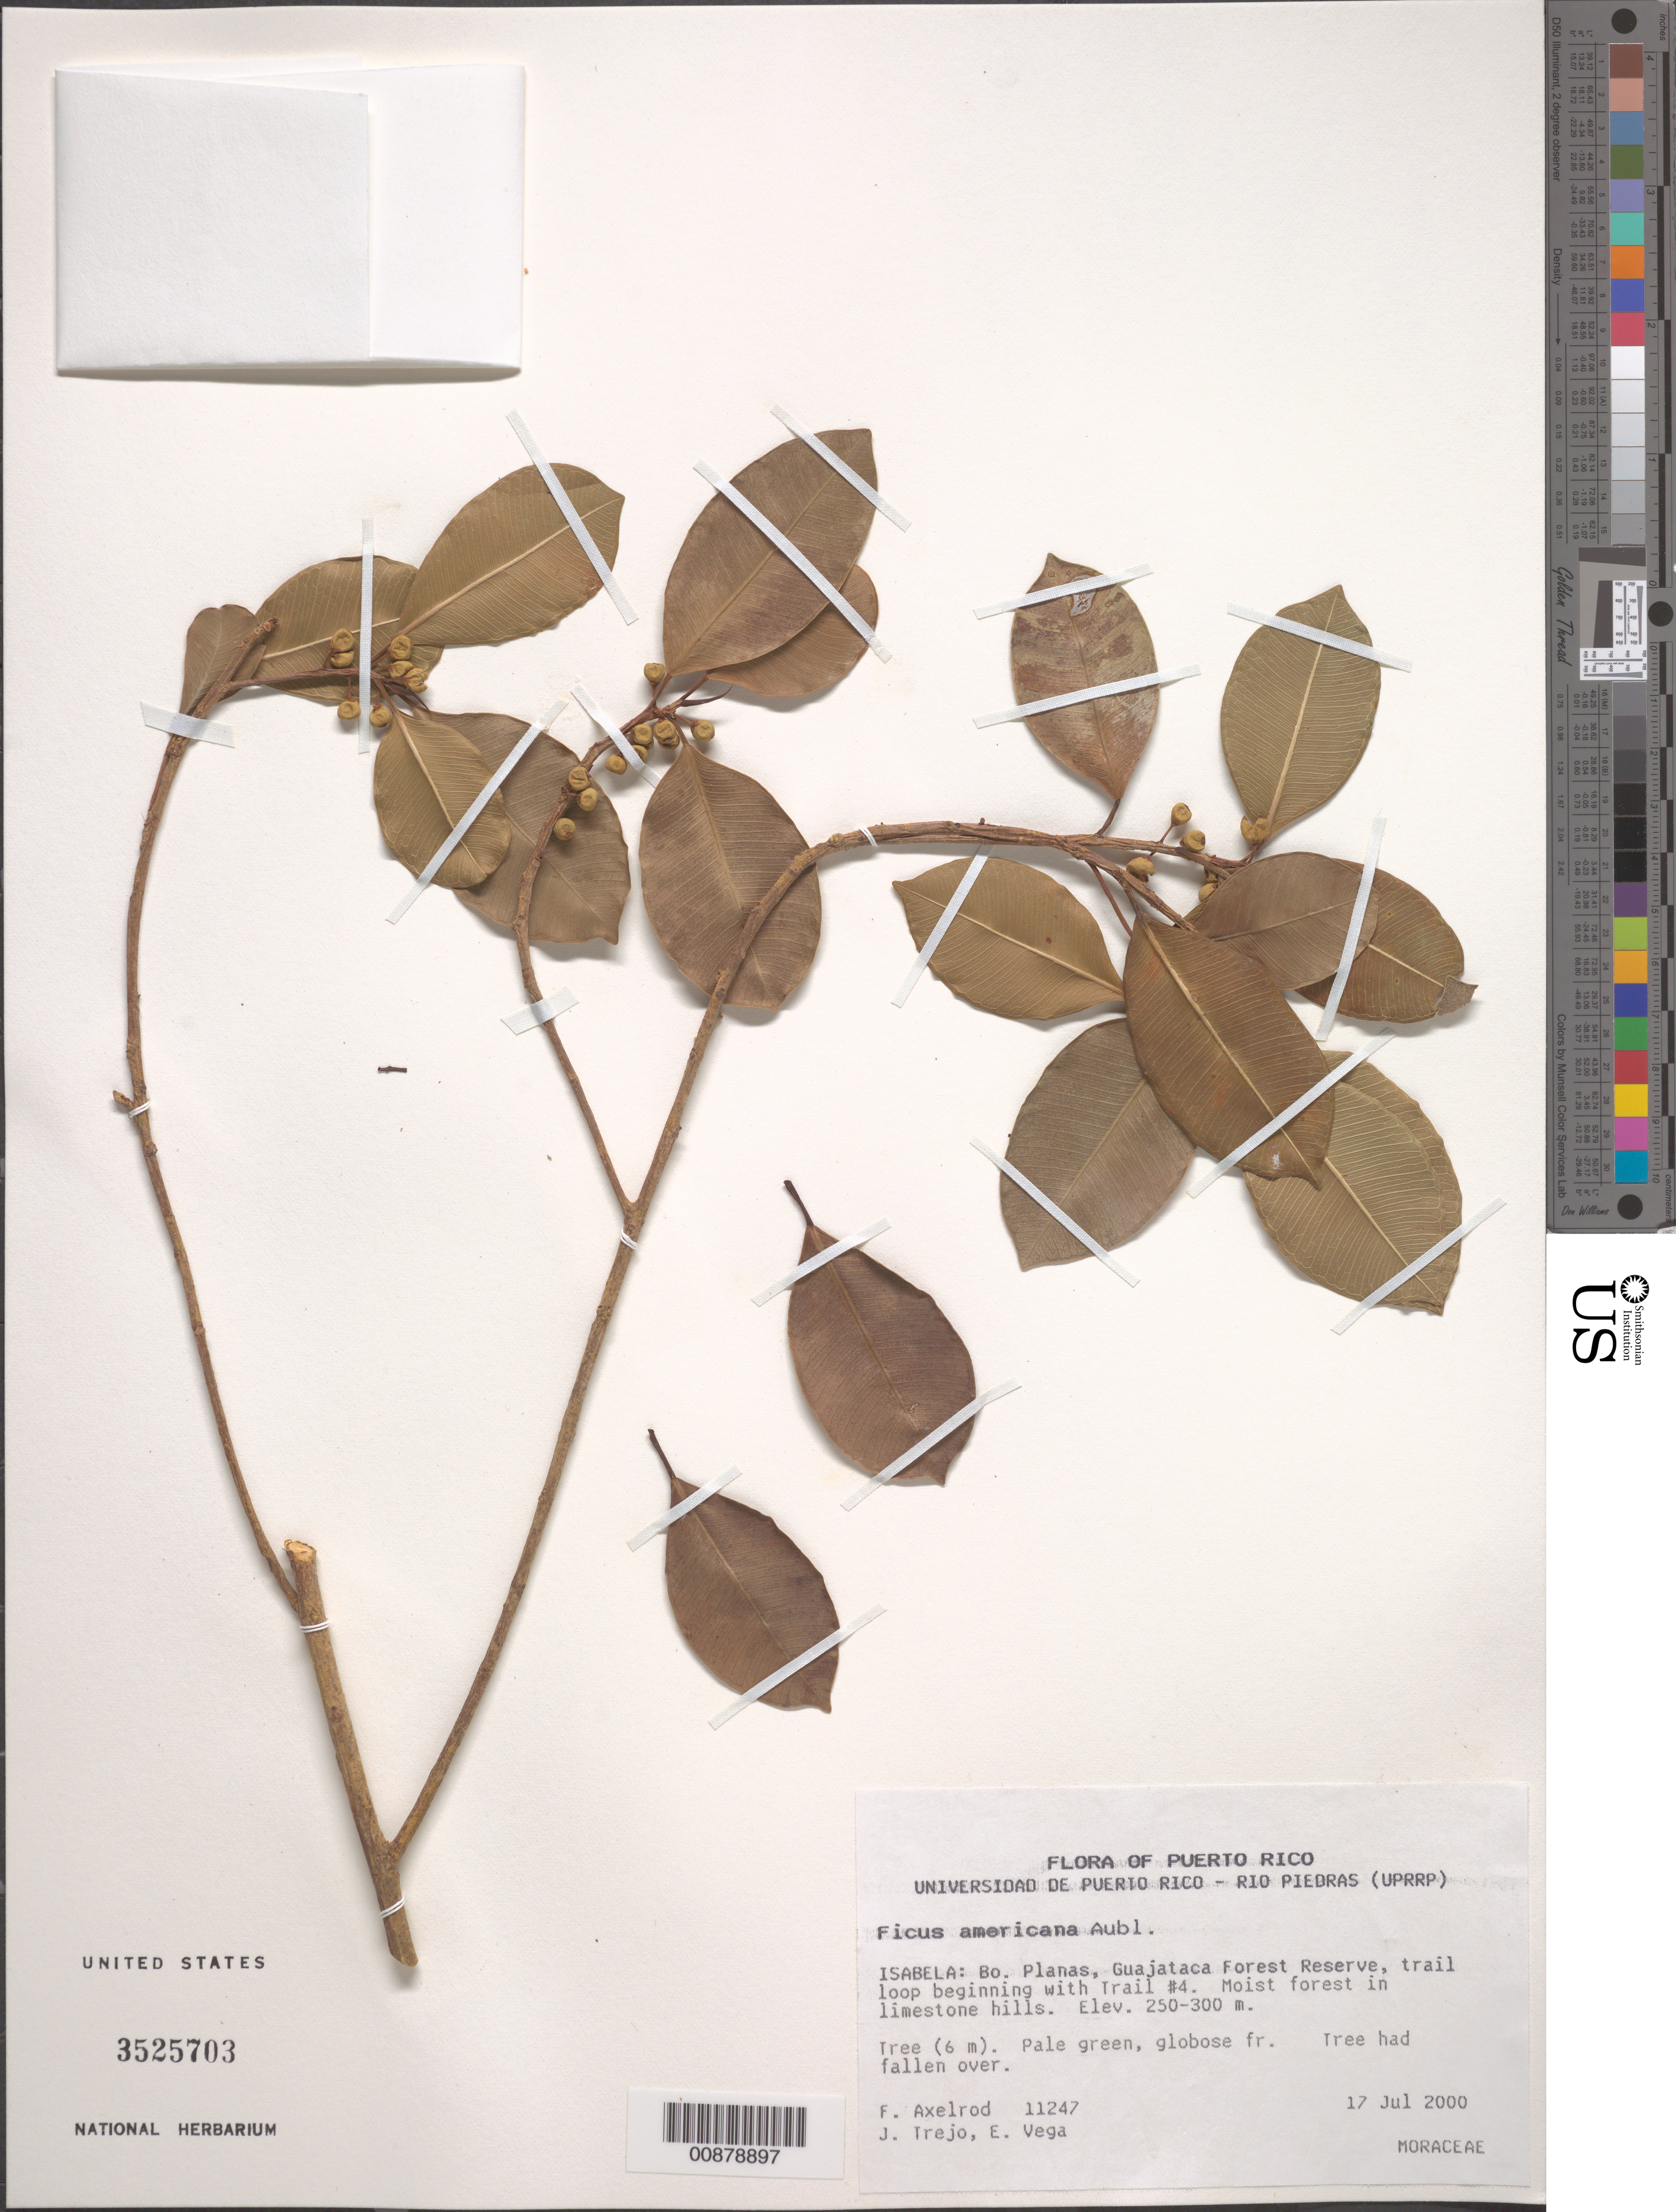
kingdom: Plantae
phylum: Tracheophyta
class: Magnoliopsida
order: Rosales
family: Moraceae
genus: Ficus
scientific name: Ficus americana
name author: Aubl.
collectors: F. S. Axelrod, J. C. Trejo-Torres & E. Vega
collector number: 11247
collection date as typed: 17 Jul 2000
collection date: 2000-07-17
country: Puerto Rico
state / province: Isabela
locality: Bo. Planas, Guajataca Forest Reserve, trail loop beginning with trail #4.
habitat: Moist forest in limestone hills.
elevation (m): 250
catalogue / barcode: US 3525703